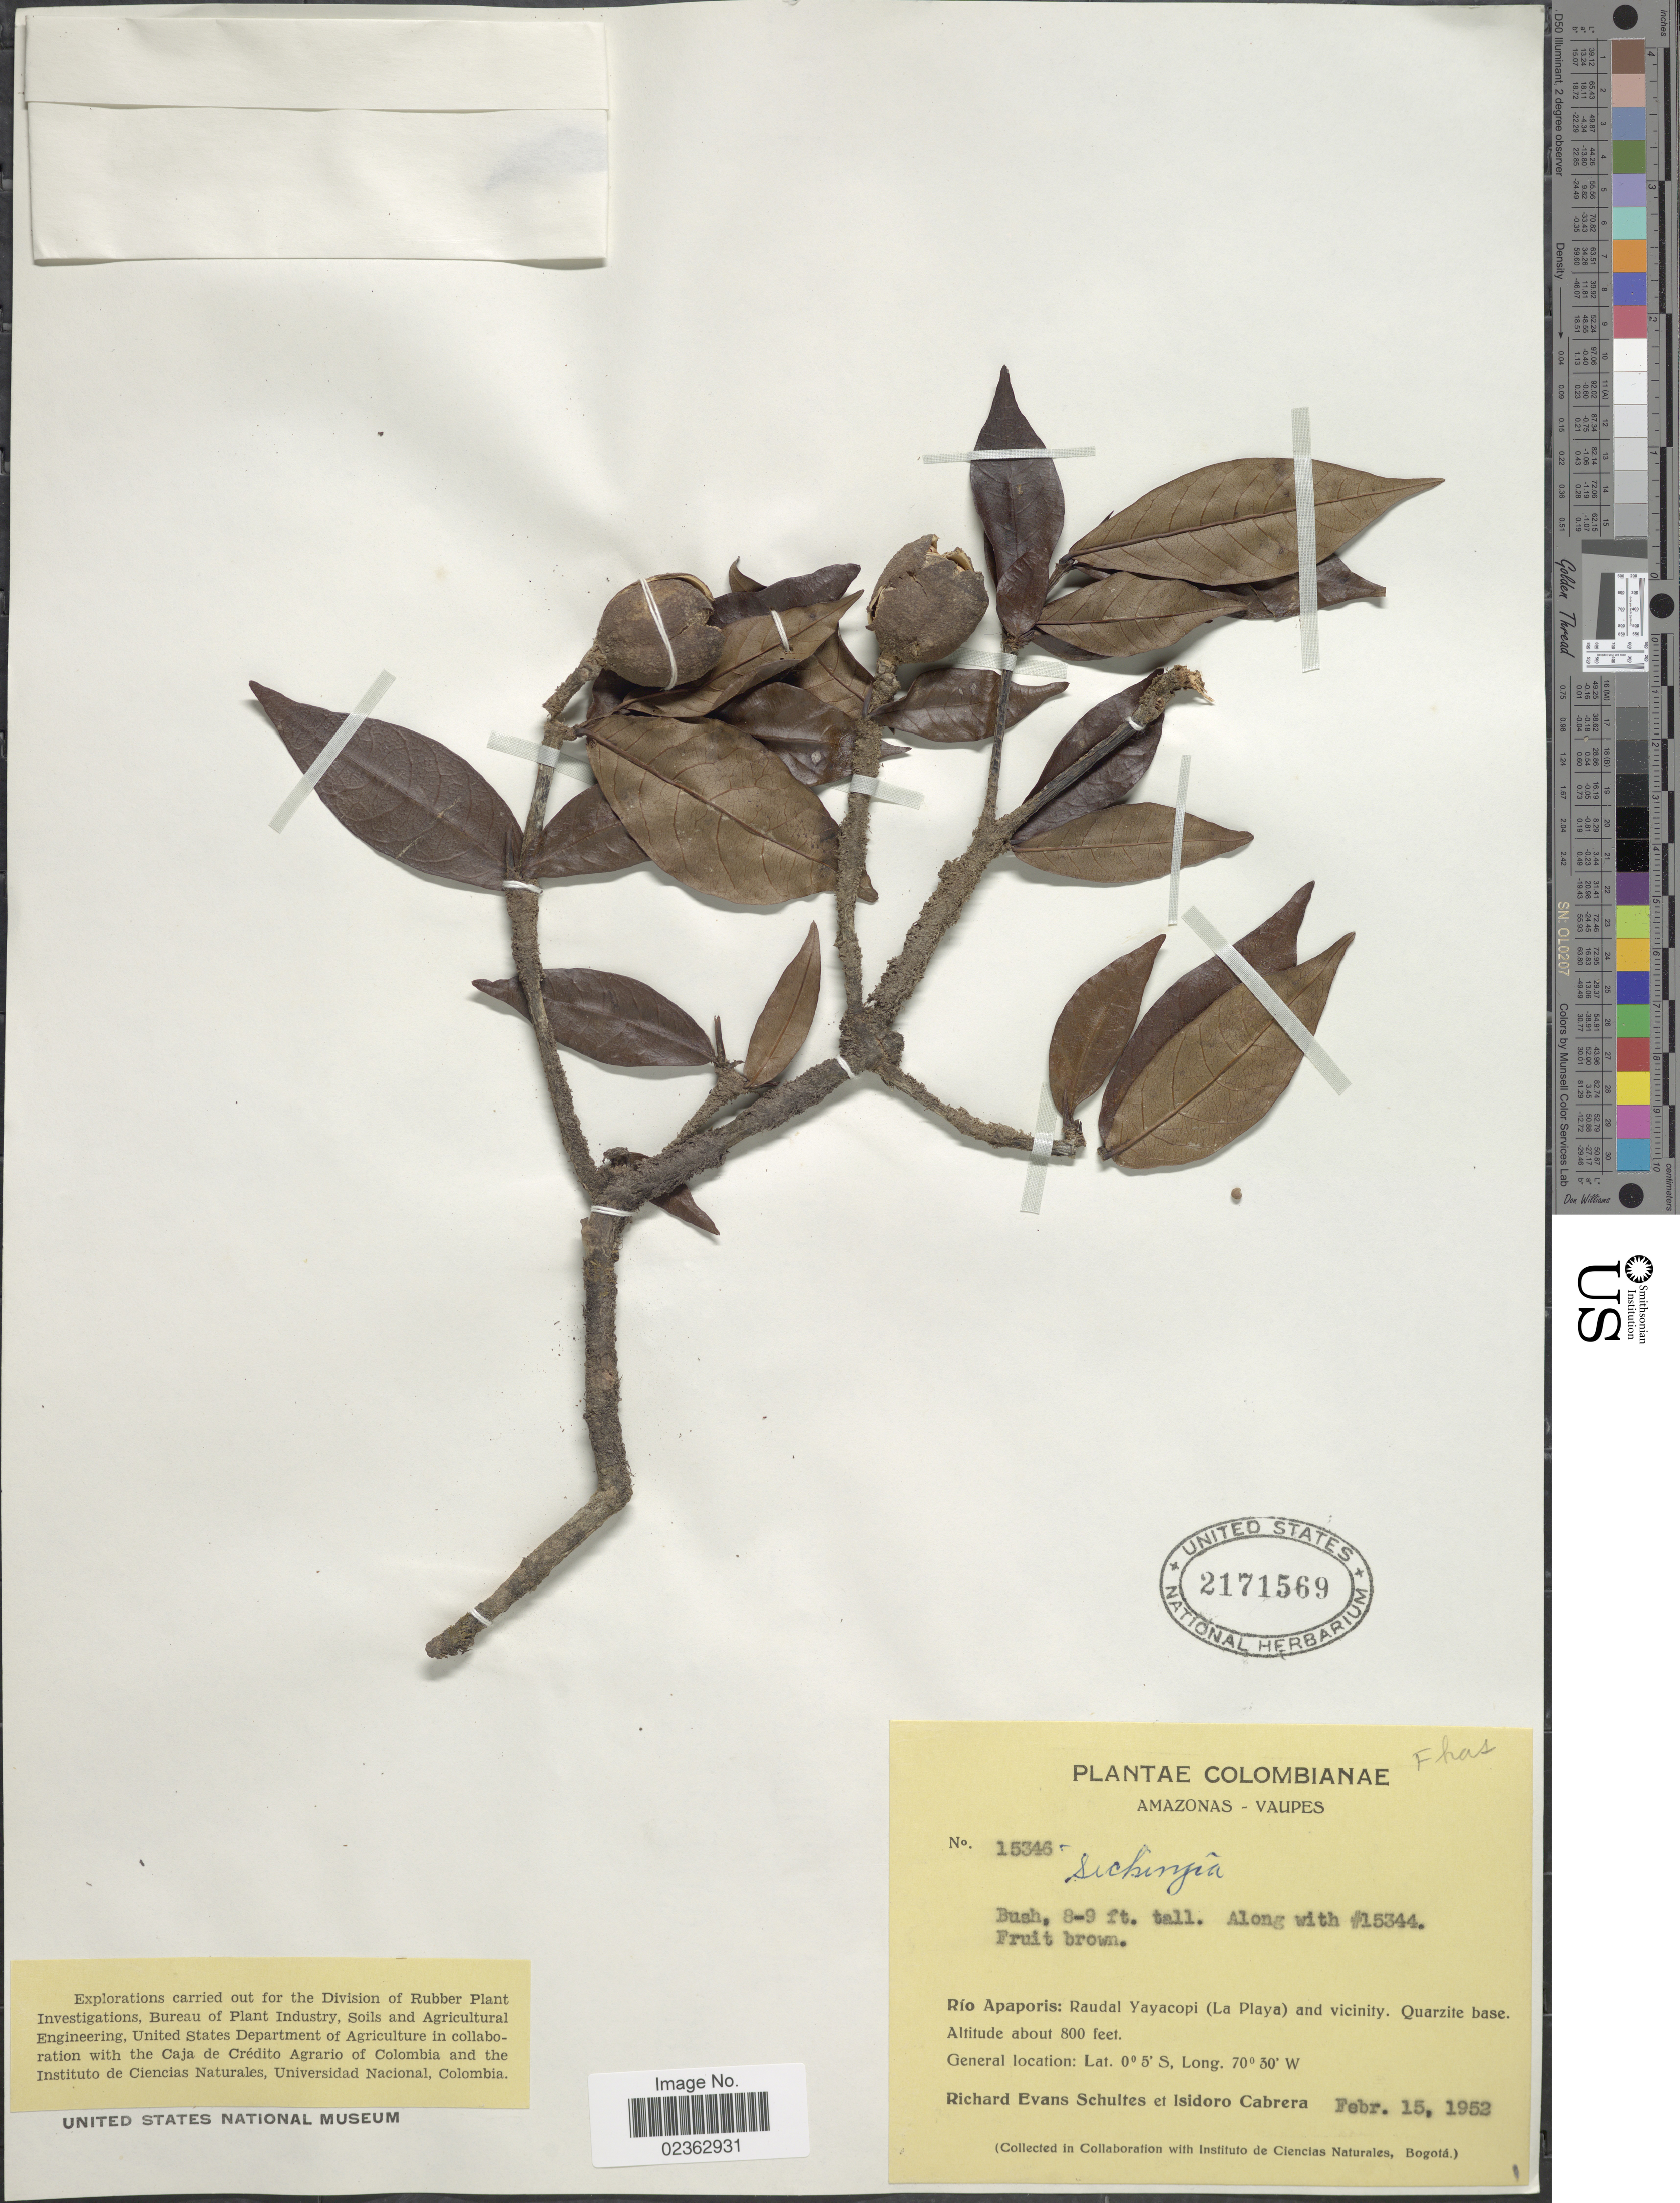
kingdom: Plantae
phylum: Tracheophyta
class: Magnoliopsida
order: Gentianales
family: Rubiaceae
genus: Simira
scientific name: Simira sp.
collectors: R. E. Schultes & I. Cabrera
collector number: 15346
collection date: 1952-02-15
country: Colombia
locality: Amazonas-Vaupes, Rio Apaporis: Raudal Yayacopi (La Playa) and vicinity, quarzite base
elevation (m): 244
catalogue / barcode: US 2171569